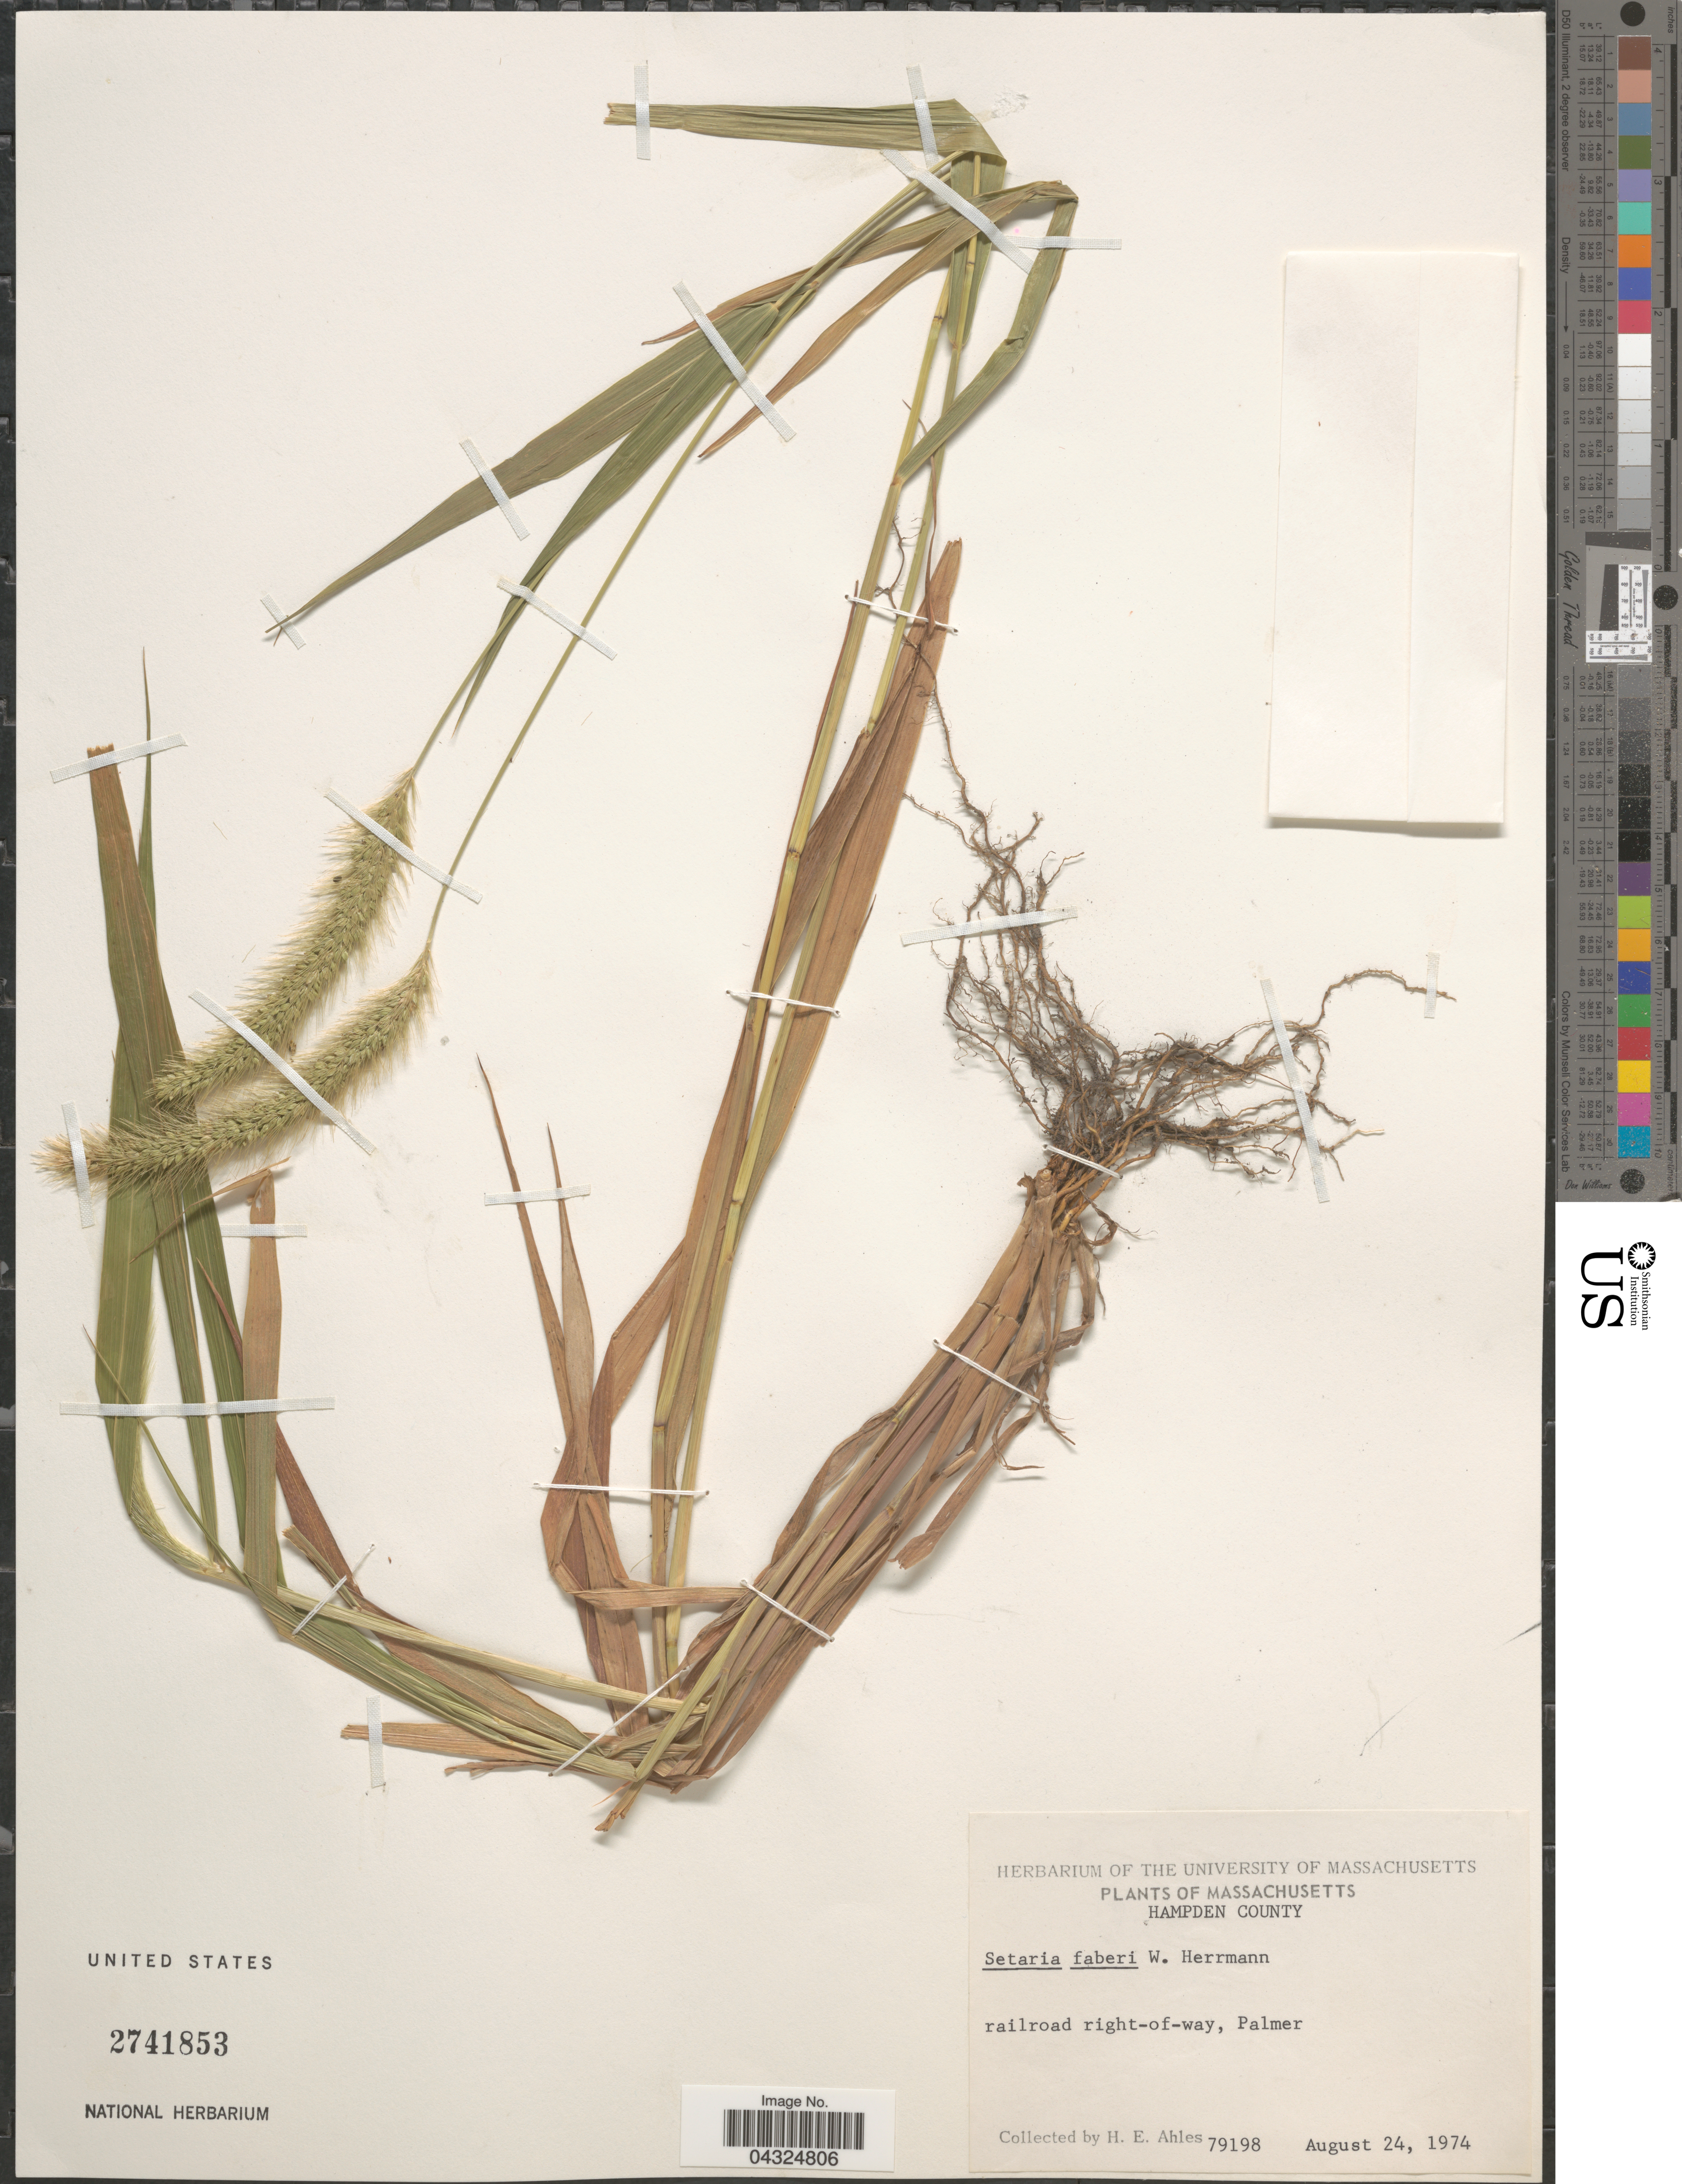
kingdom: Plantae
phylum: Tracheophyta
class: Liliopsida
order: Poales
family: Poaceae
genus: Setaria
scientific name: Setaria faberi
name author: R.A.W. Herrm.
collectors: H. E. Ahles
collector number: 79198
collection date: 1974-08-24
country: United States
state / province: Massachusetts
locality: Hampden County. Railroad right-of-way, Palmer.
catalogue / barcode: US 2741853